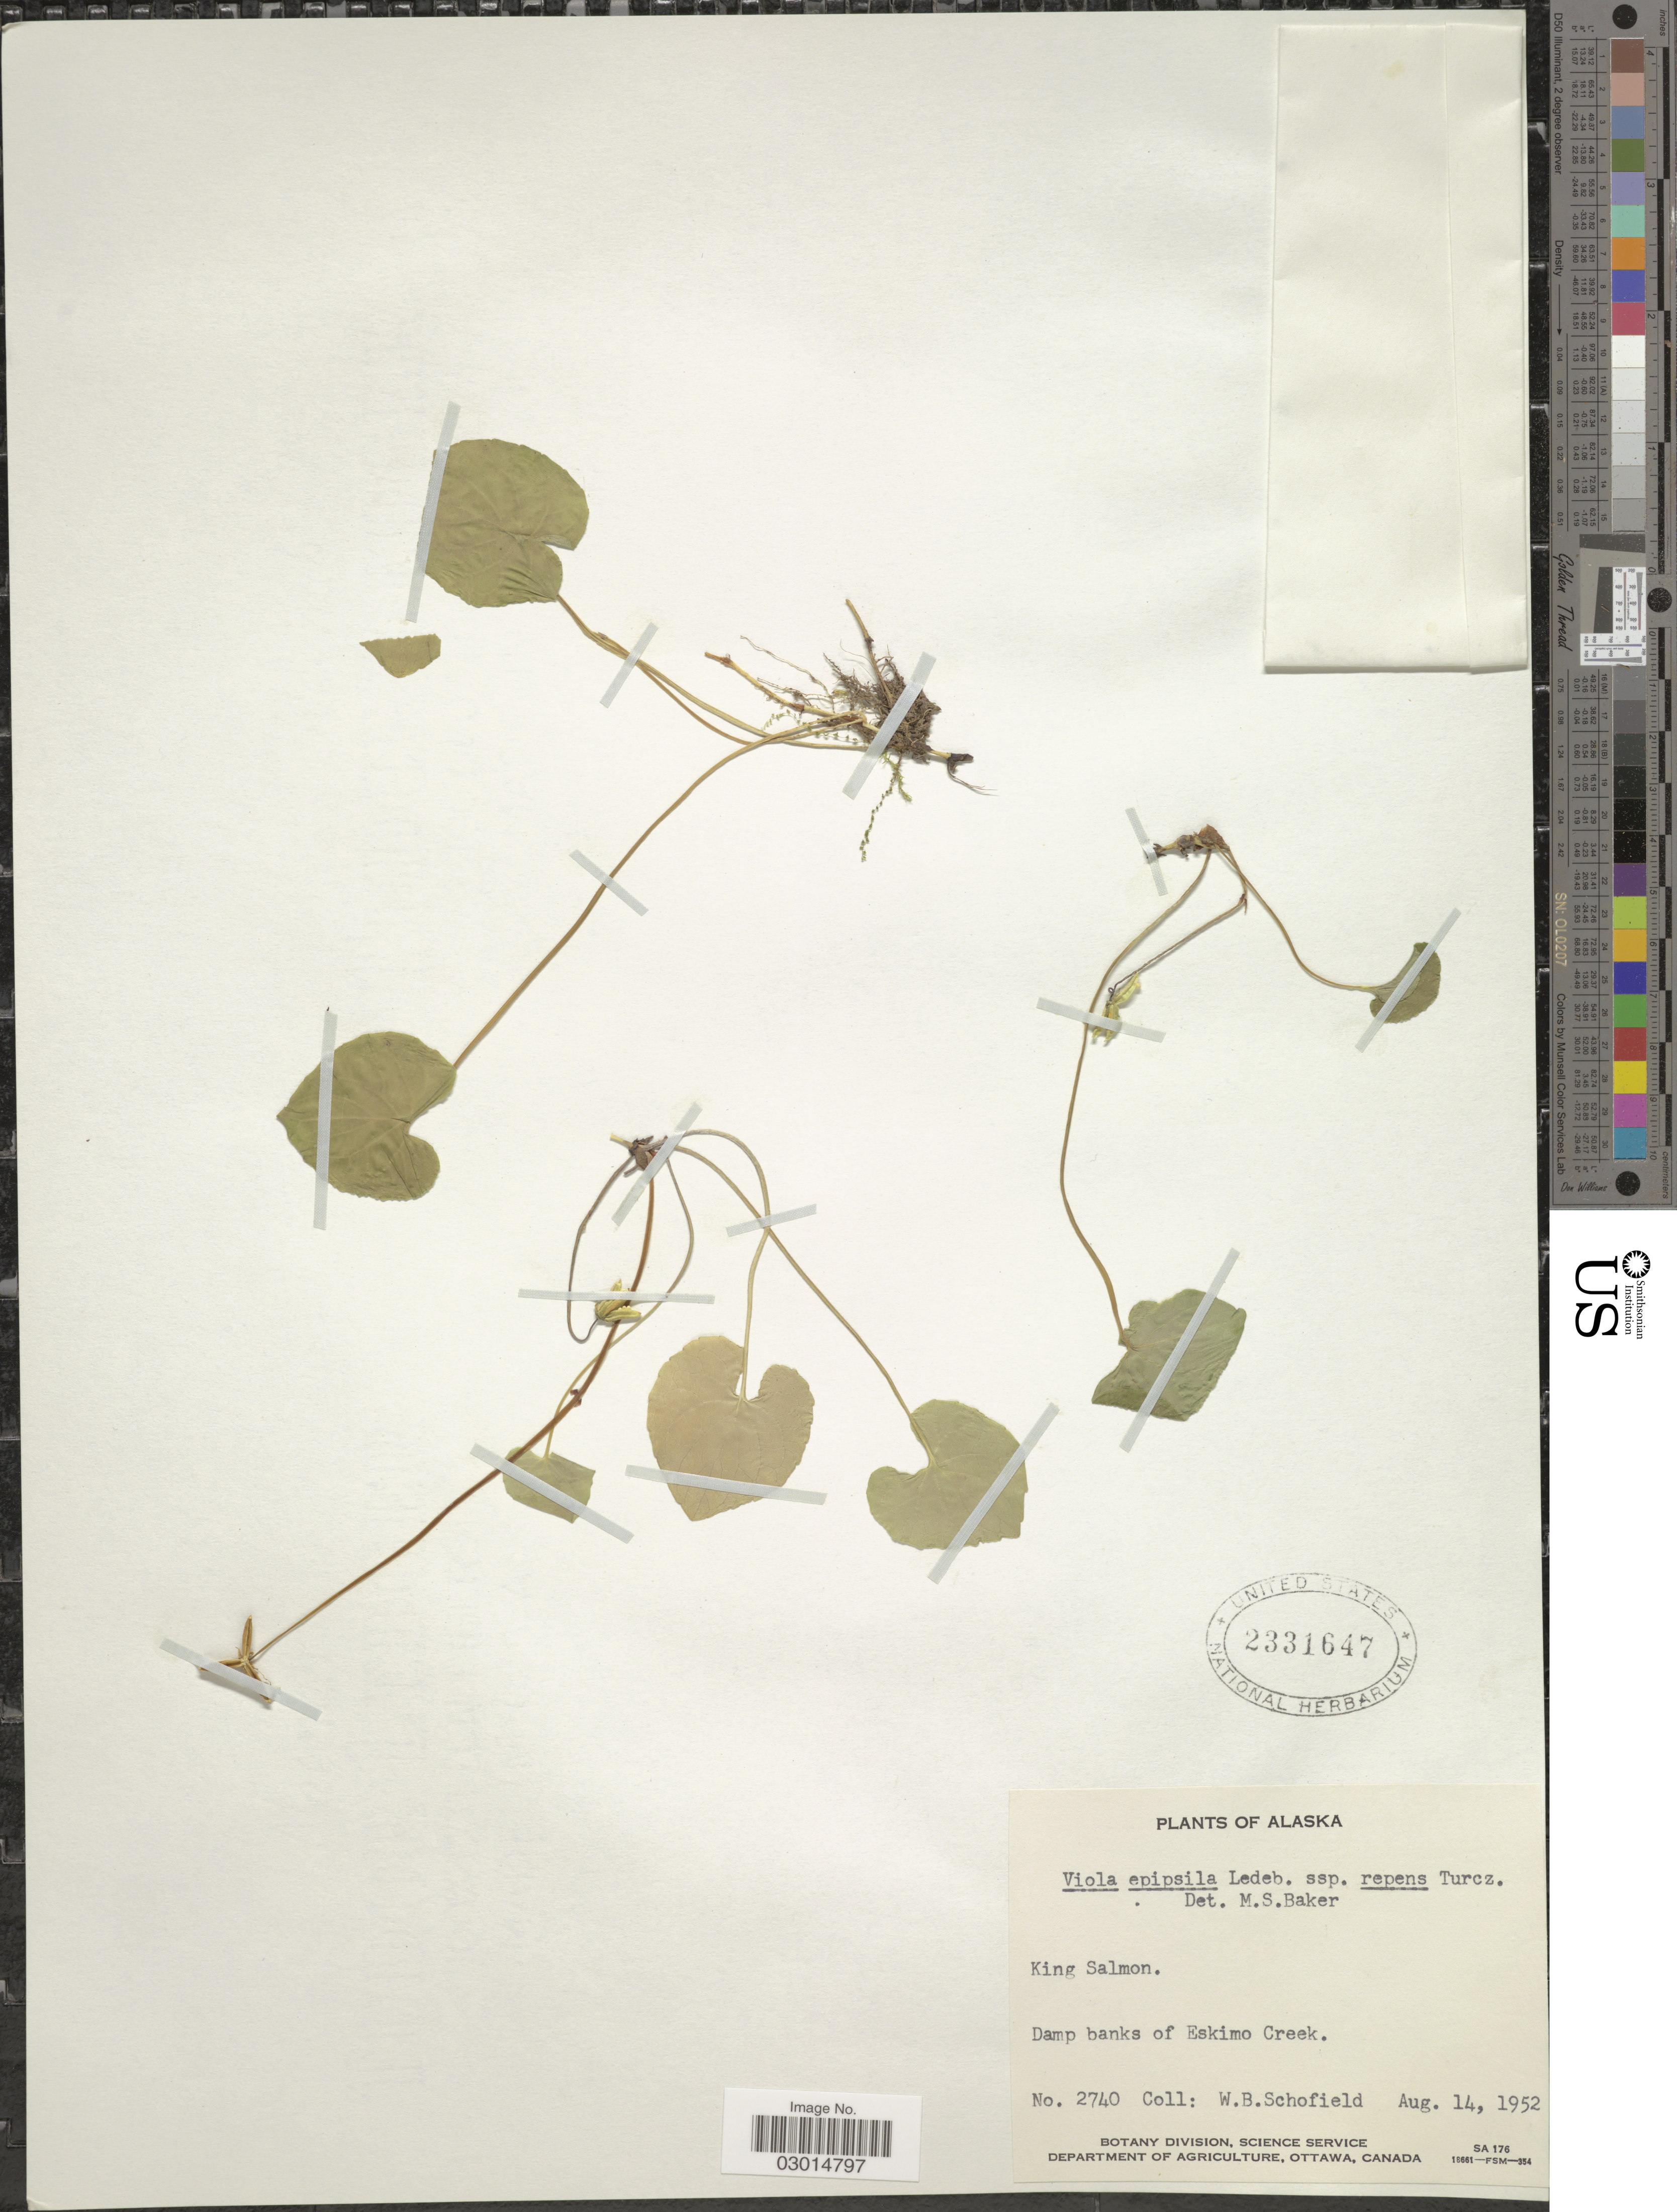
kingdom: Plantae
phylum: Tracheophyta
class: Magnoliopsida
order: Malpighiales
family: Violaceae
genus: Viola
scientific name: Viola epipsila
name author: Ledeb.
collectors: W. Schofield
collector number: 2740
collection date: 1952-08-14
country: United States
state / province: Alaska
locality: King Salmon. Damp banks of Eskimo Creek.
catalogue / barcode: US 2331647